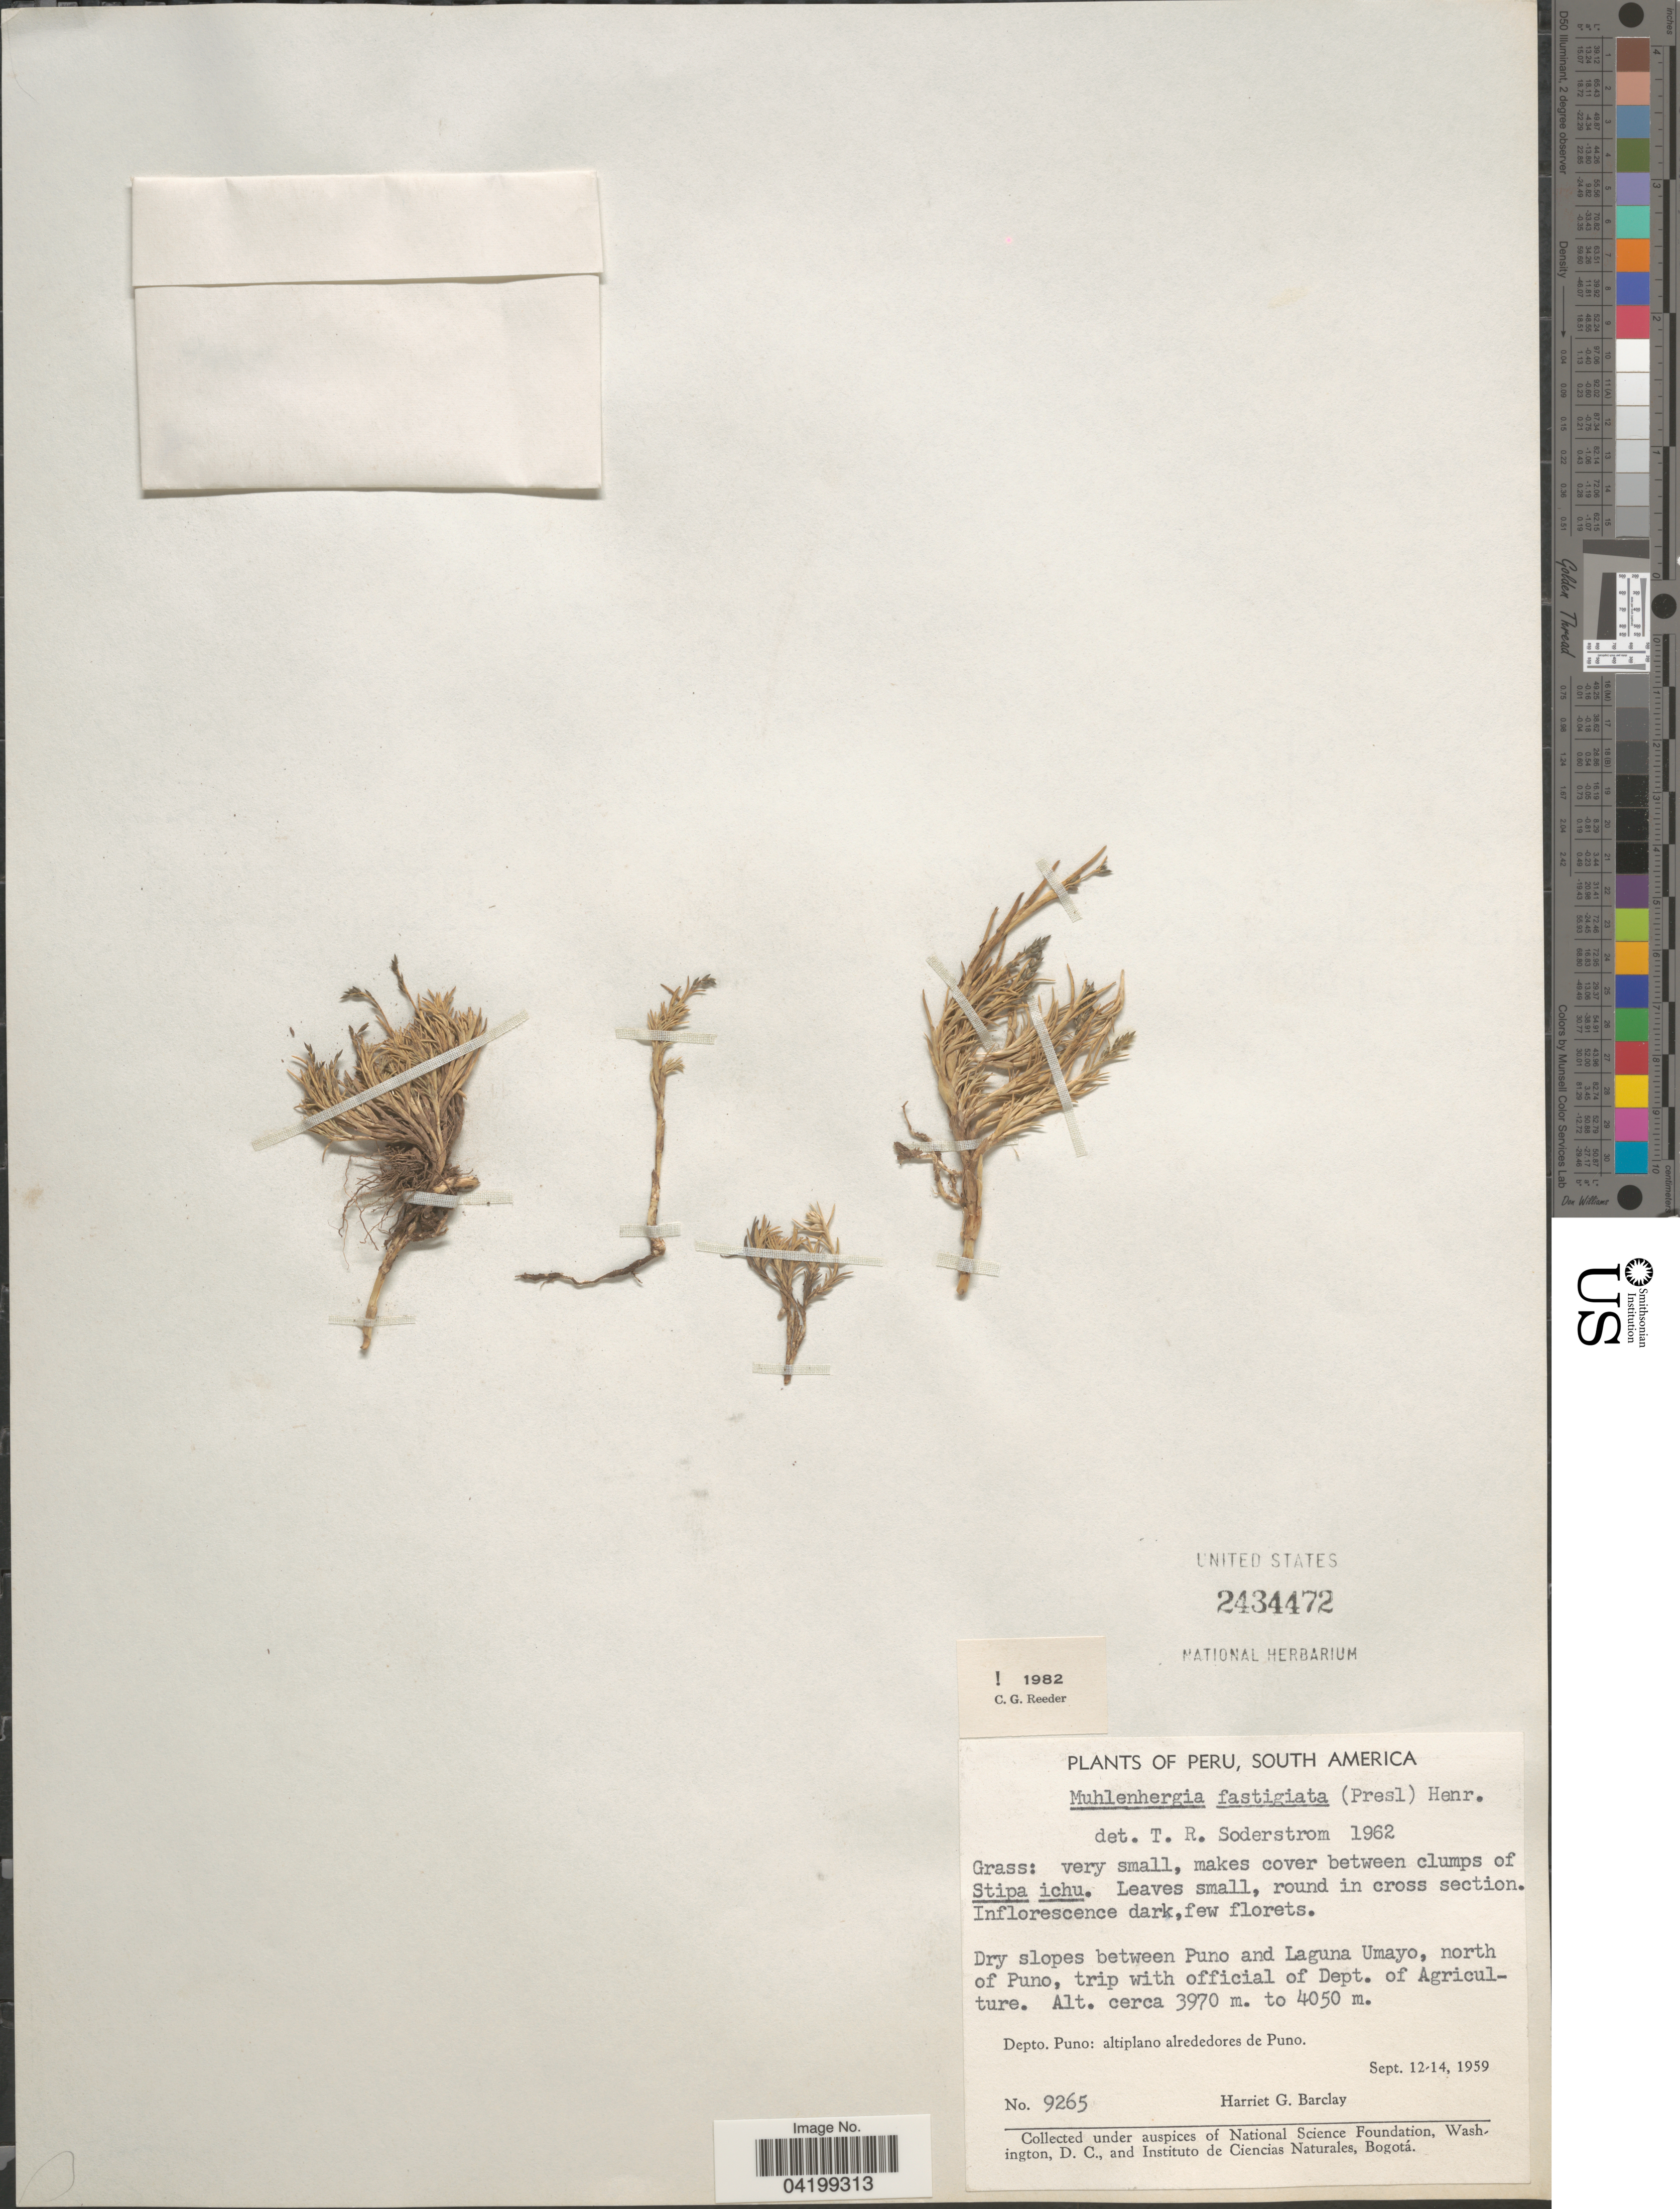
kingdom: Plantae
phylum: Tracheophyta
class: Liliopsida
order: Poales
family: Poaceae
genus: Muhlenbergia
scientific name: Muhlenbergia fastigiata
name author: (J. Presl) Henr.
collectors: H. G. Barclay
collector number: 9265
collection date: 1959-09-12/1959-09-14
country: Peru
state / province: Puno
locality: Dry slopes between Puno and Laguna Umayo, north of Puno, trip with official of Dept. of Agriculture. Depto. Puno: altiplano alrededores de Puno.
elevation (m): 3970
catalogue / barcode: US 2434472